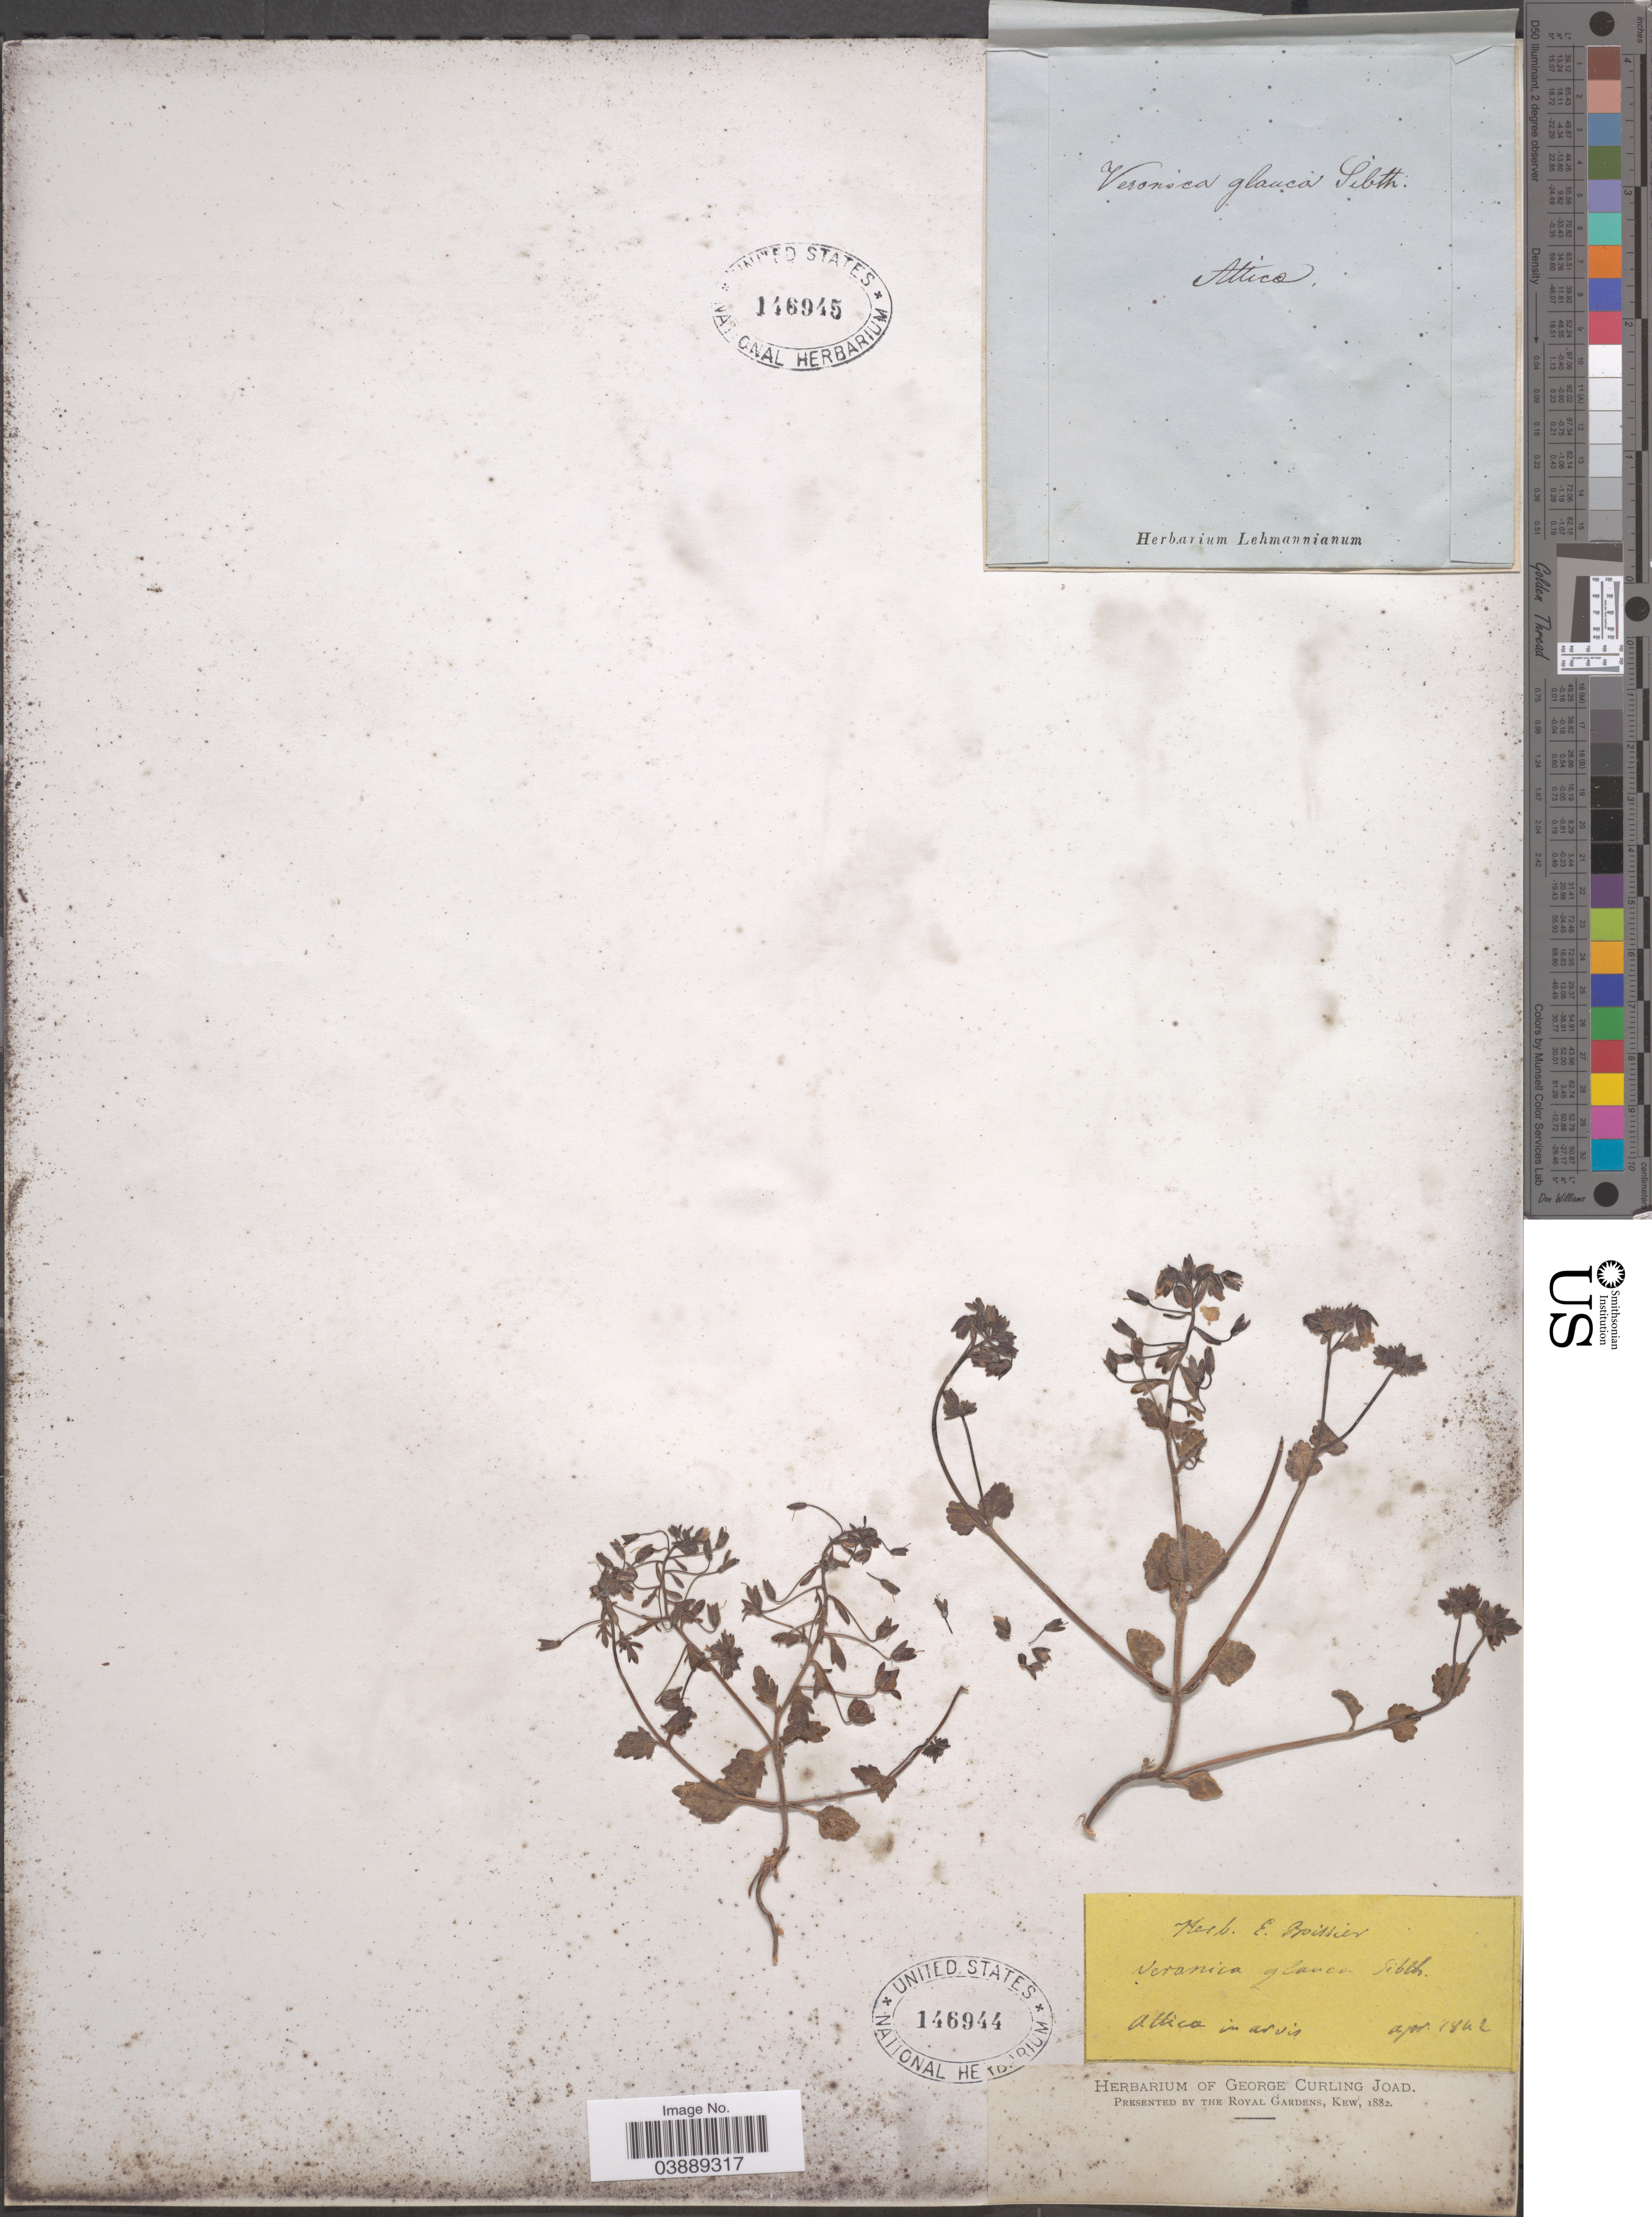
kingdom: Plantae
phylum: Tracheophyta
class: Magnoliopsida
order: Lamiales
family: Plantaginaceae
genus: Veronica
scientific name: Veronica glauca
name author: Sm.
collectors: ex herb. Lehmannianum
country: Greece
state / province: Attica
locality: Attica.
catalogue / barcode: US 146945-2